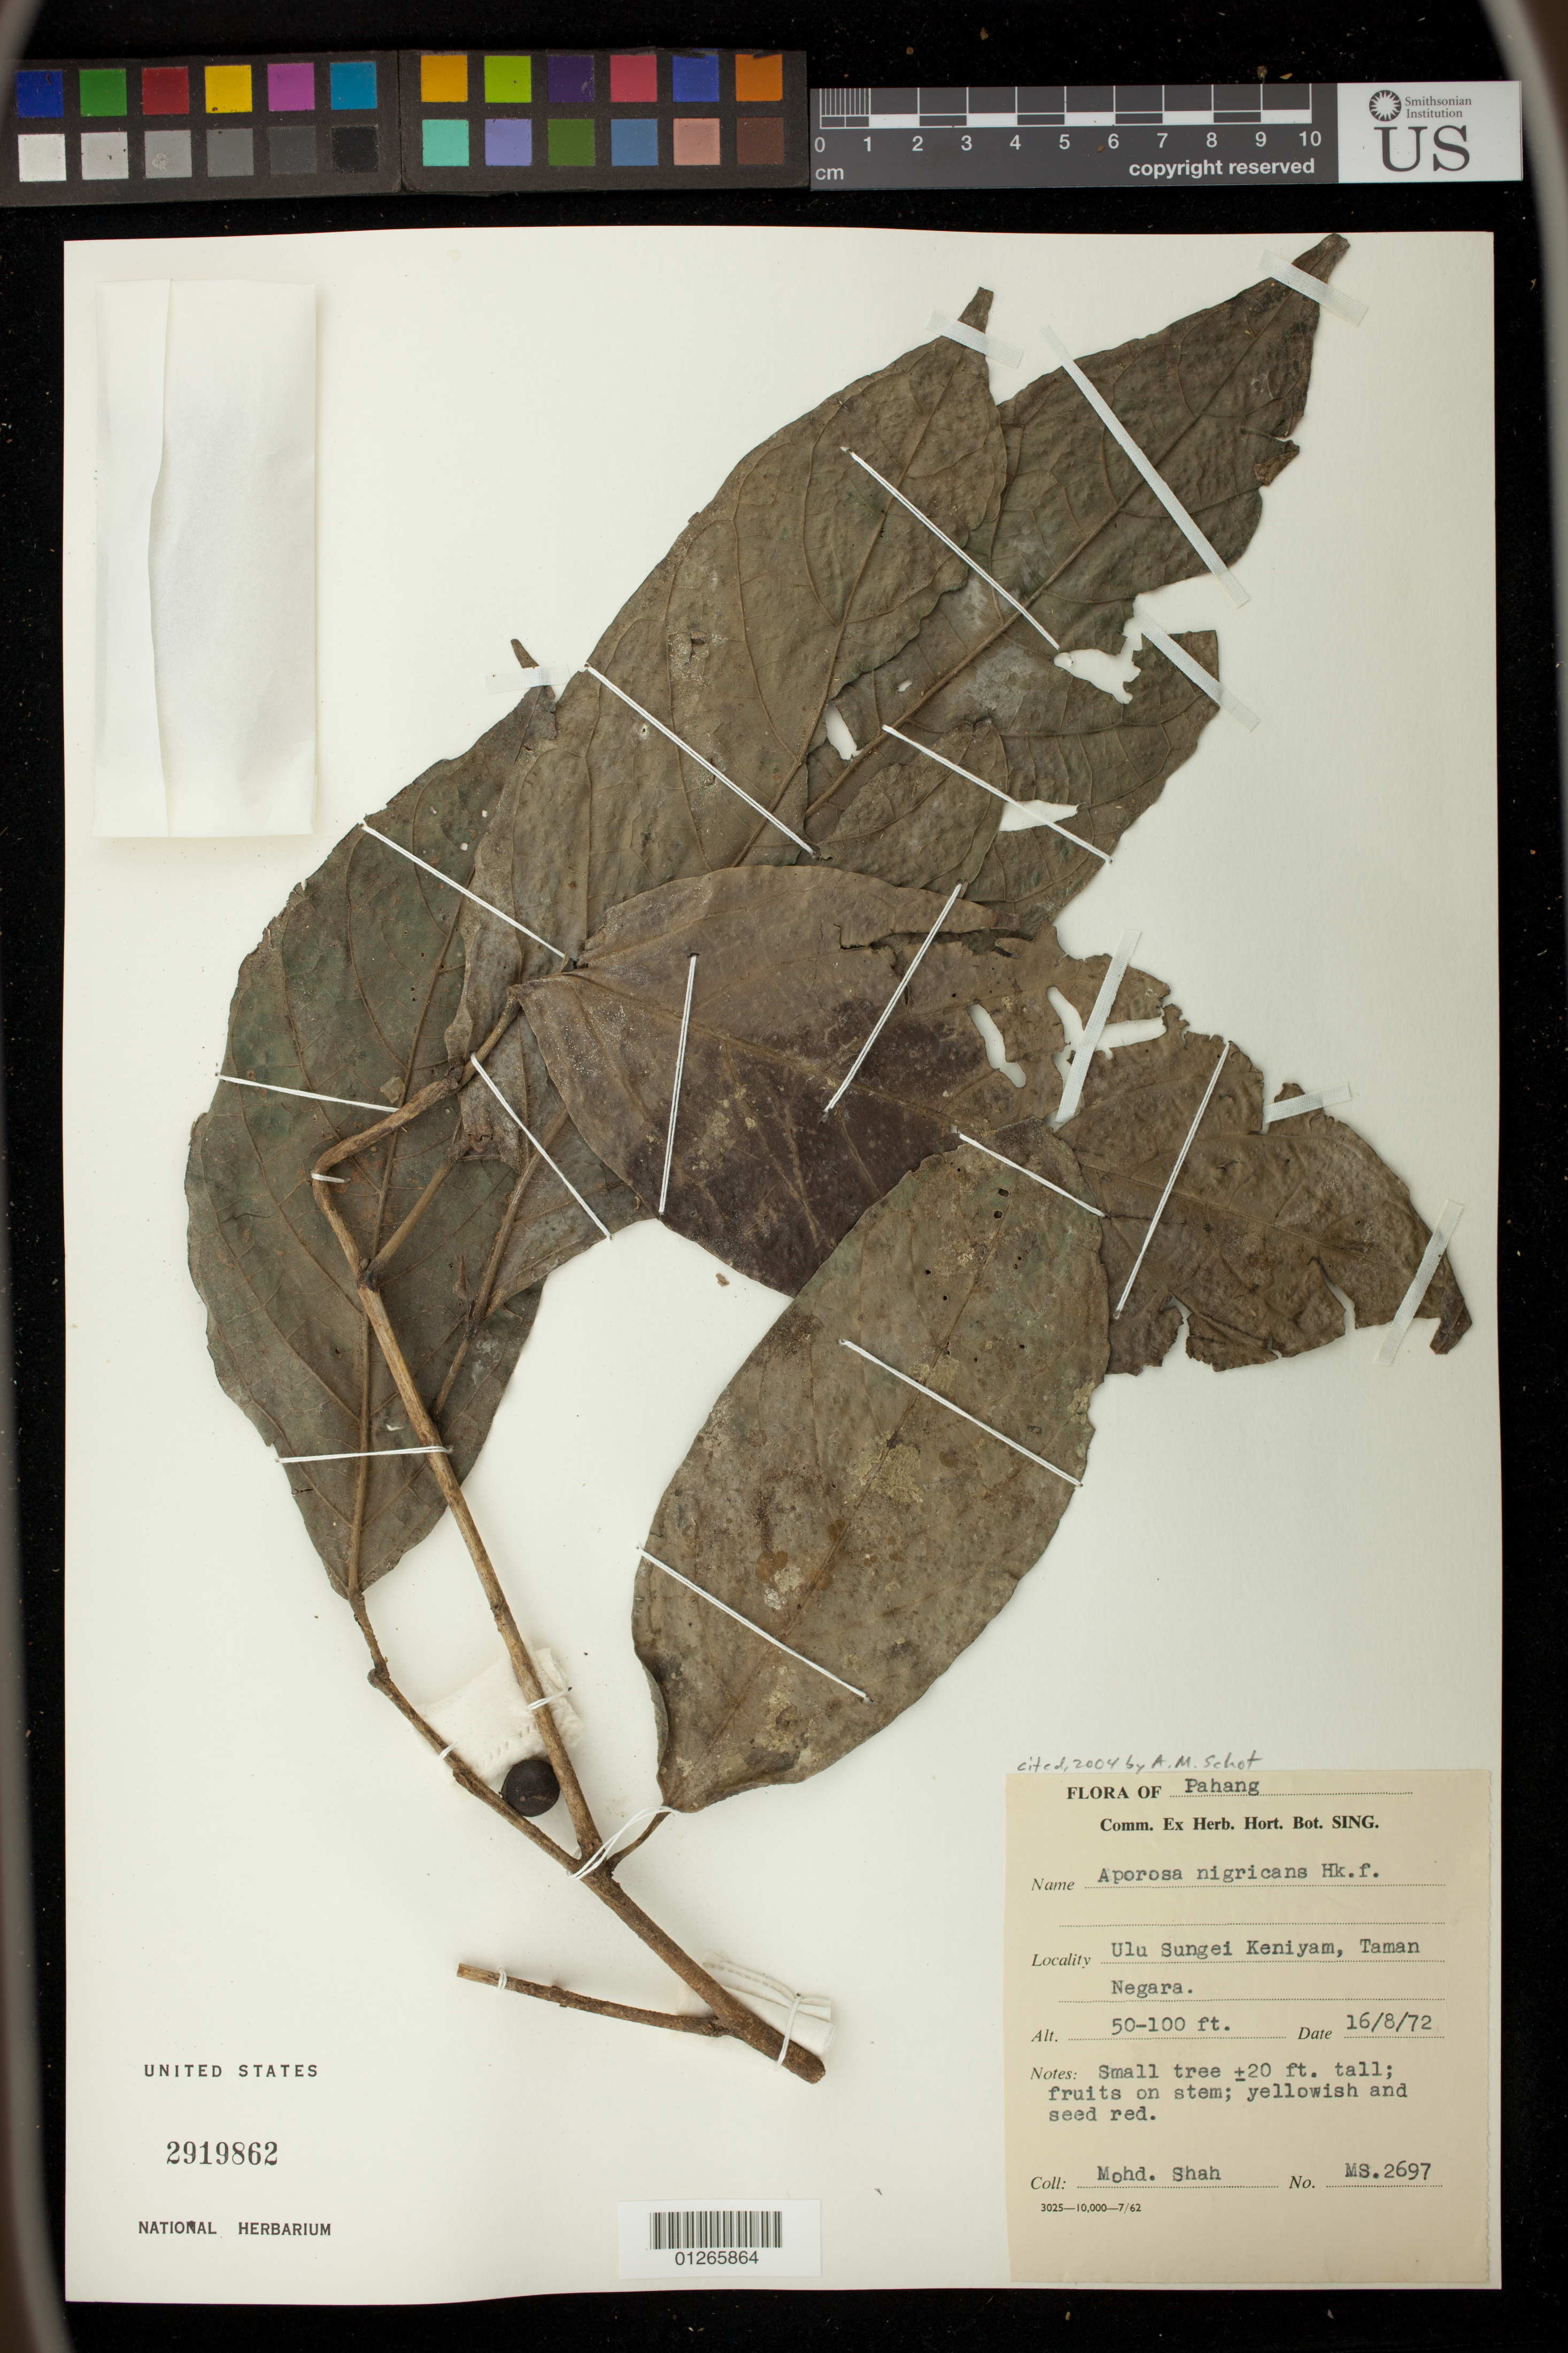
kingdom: Plantae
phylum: Tracheophyta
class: Magnoliopsida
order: Malpighiales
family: Phyllanthaceae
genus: Aporosa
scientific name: Aporosa nigricans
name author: Hook. f.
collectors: M. Shah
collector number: MS.2697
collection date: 1972-08-16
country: Malaysia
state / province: Pahang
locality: Ulu Sungei Keniyam, Taman Negara.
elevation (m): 15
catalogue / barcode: US 2919862